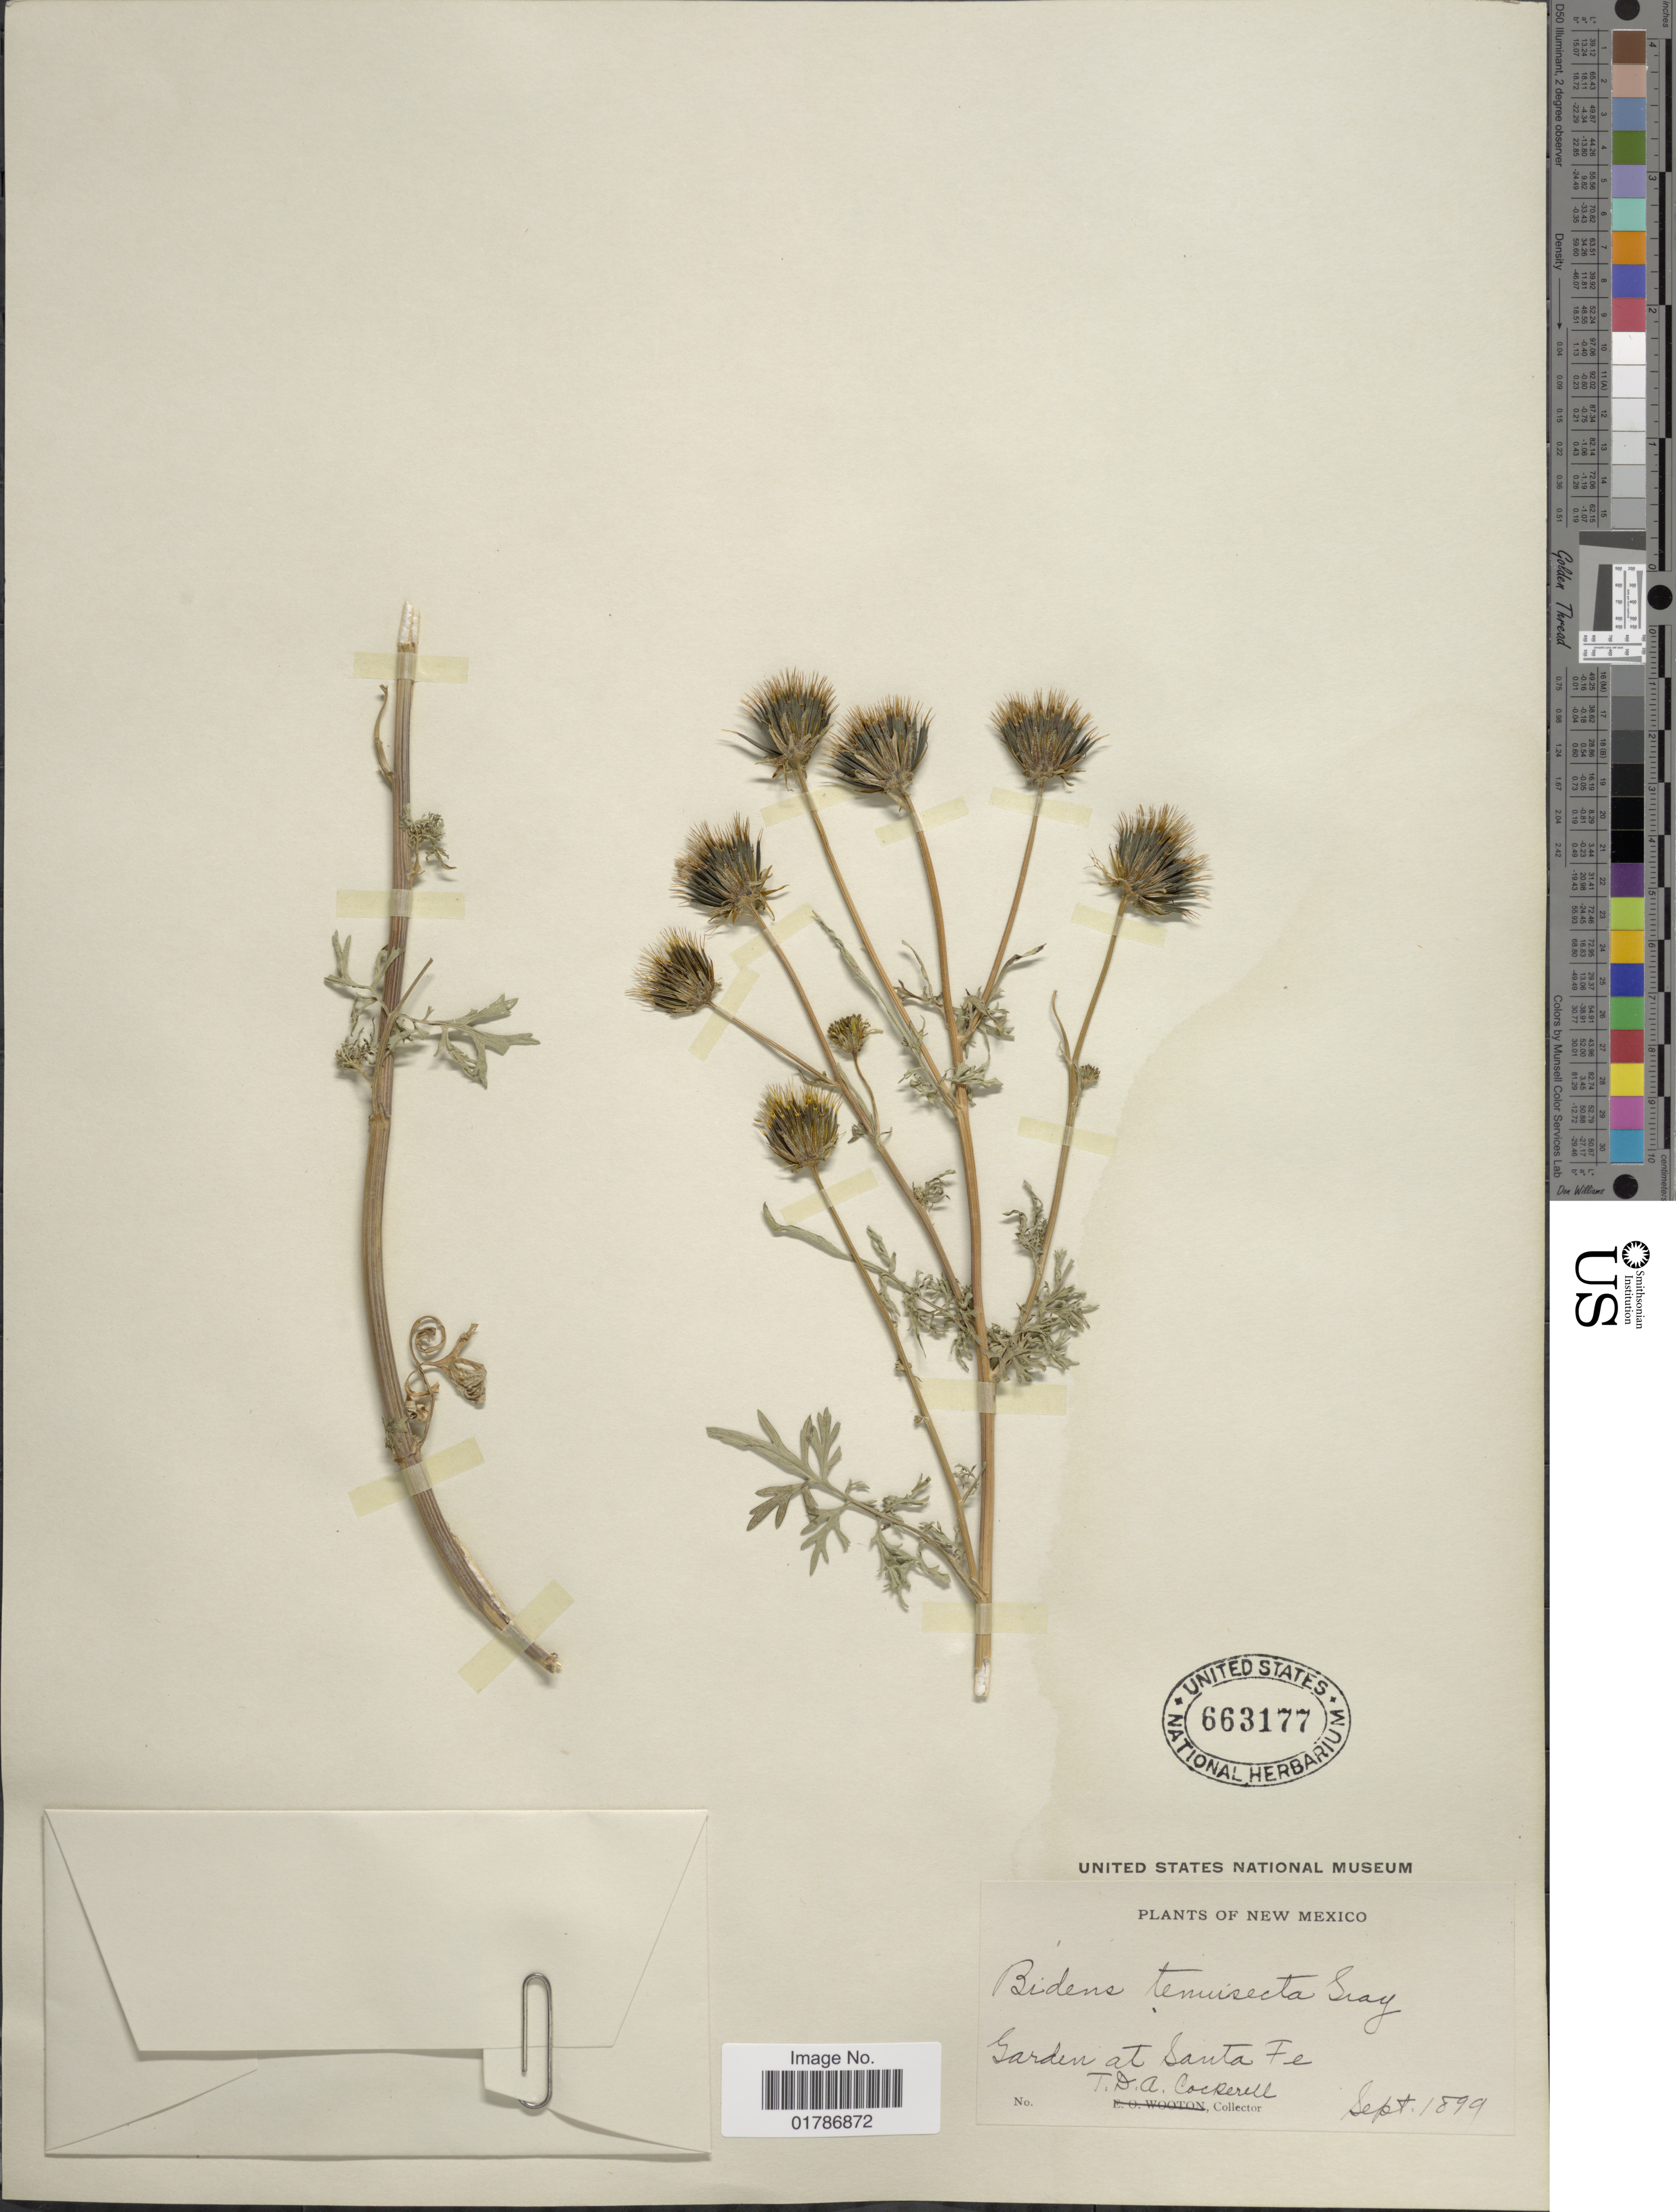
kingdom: Plantae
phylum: Tracheophyta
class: Magnoliopsida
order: Asterales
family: Asteraceae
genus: Bidens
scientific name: Bidens tenuisecta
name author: A. Gray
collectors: T. Cockerell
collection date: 1899-09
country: United States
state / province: New Mexico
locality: Garden at Santa Fe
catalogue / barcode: US 663177